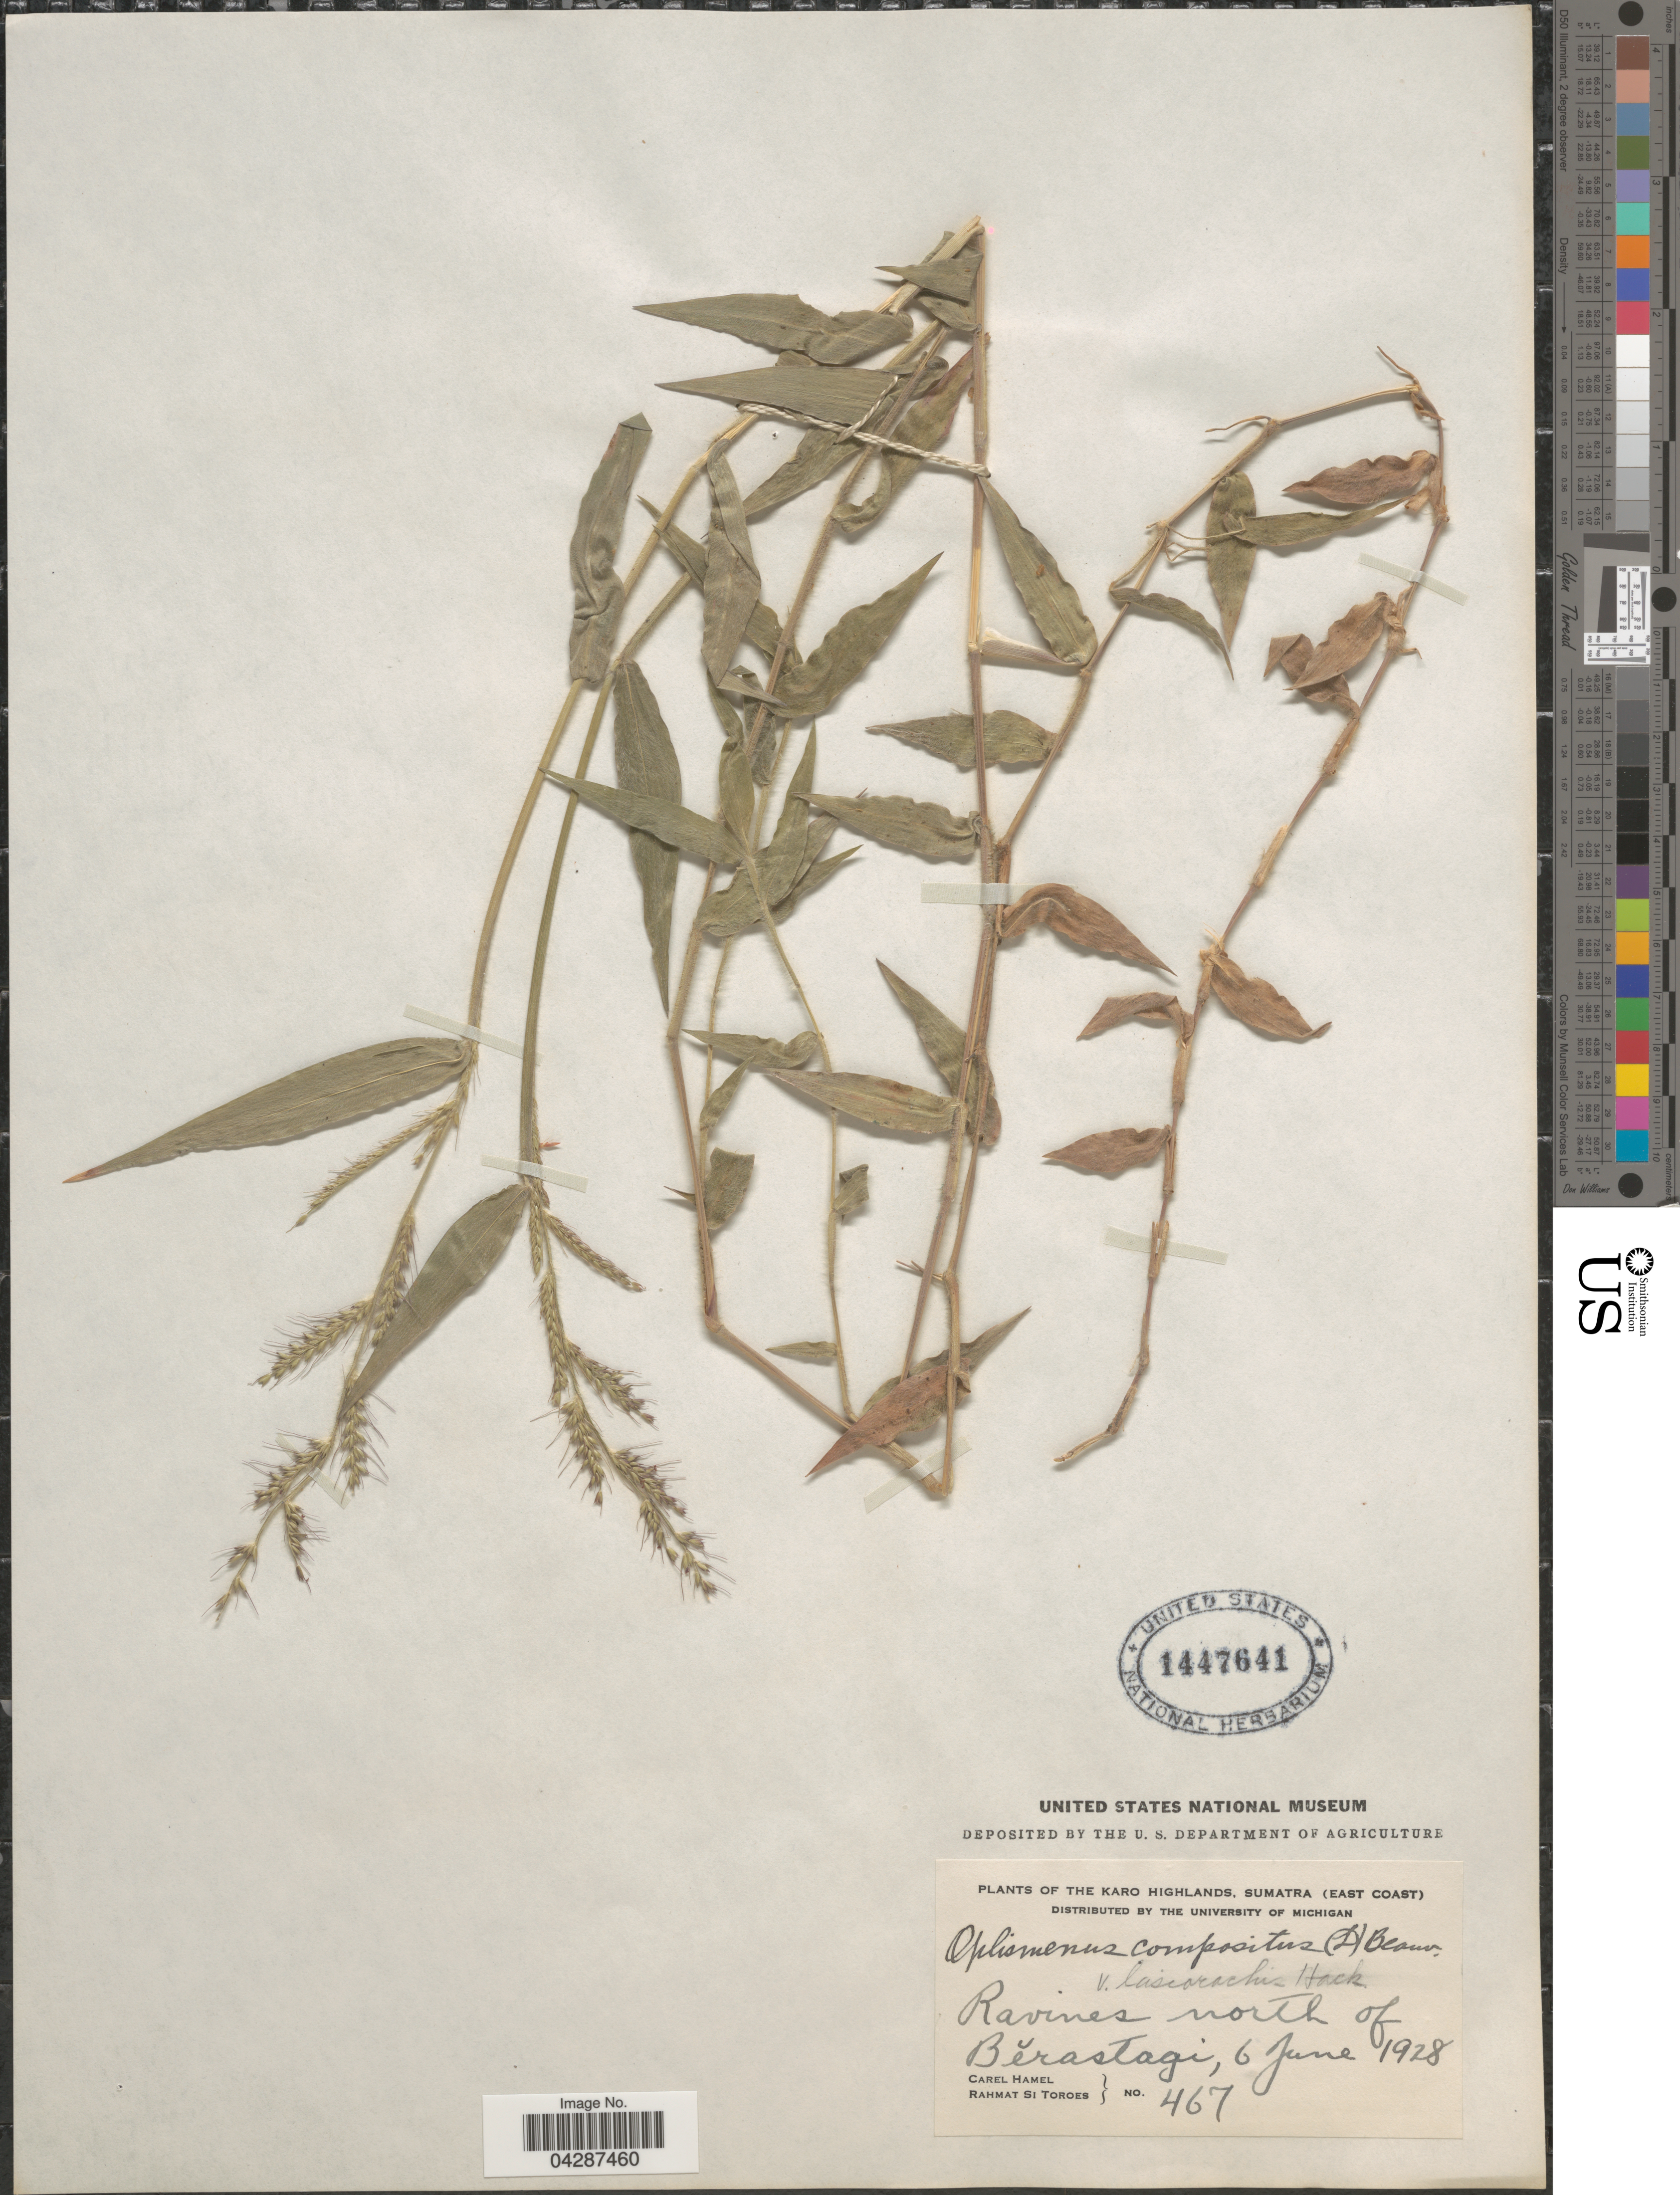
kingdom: Plantae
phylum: Tracheophyta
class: Liliopsida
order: Poales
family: Poaceae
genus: Oplismenus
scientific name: Oplismenus compositus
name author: (L.) P. Beauv.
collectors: C. Hamel & Rahmat Si Boeea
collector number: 467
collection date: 1928-06-06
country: Indonesia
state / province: Sumatra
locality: The Karo Highlands, Sumatra (East Coast). Ravines north of Bĕrastagi.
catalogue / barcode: US 1447641